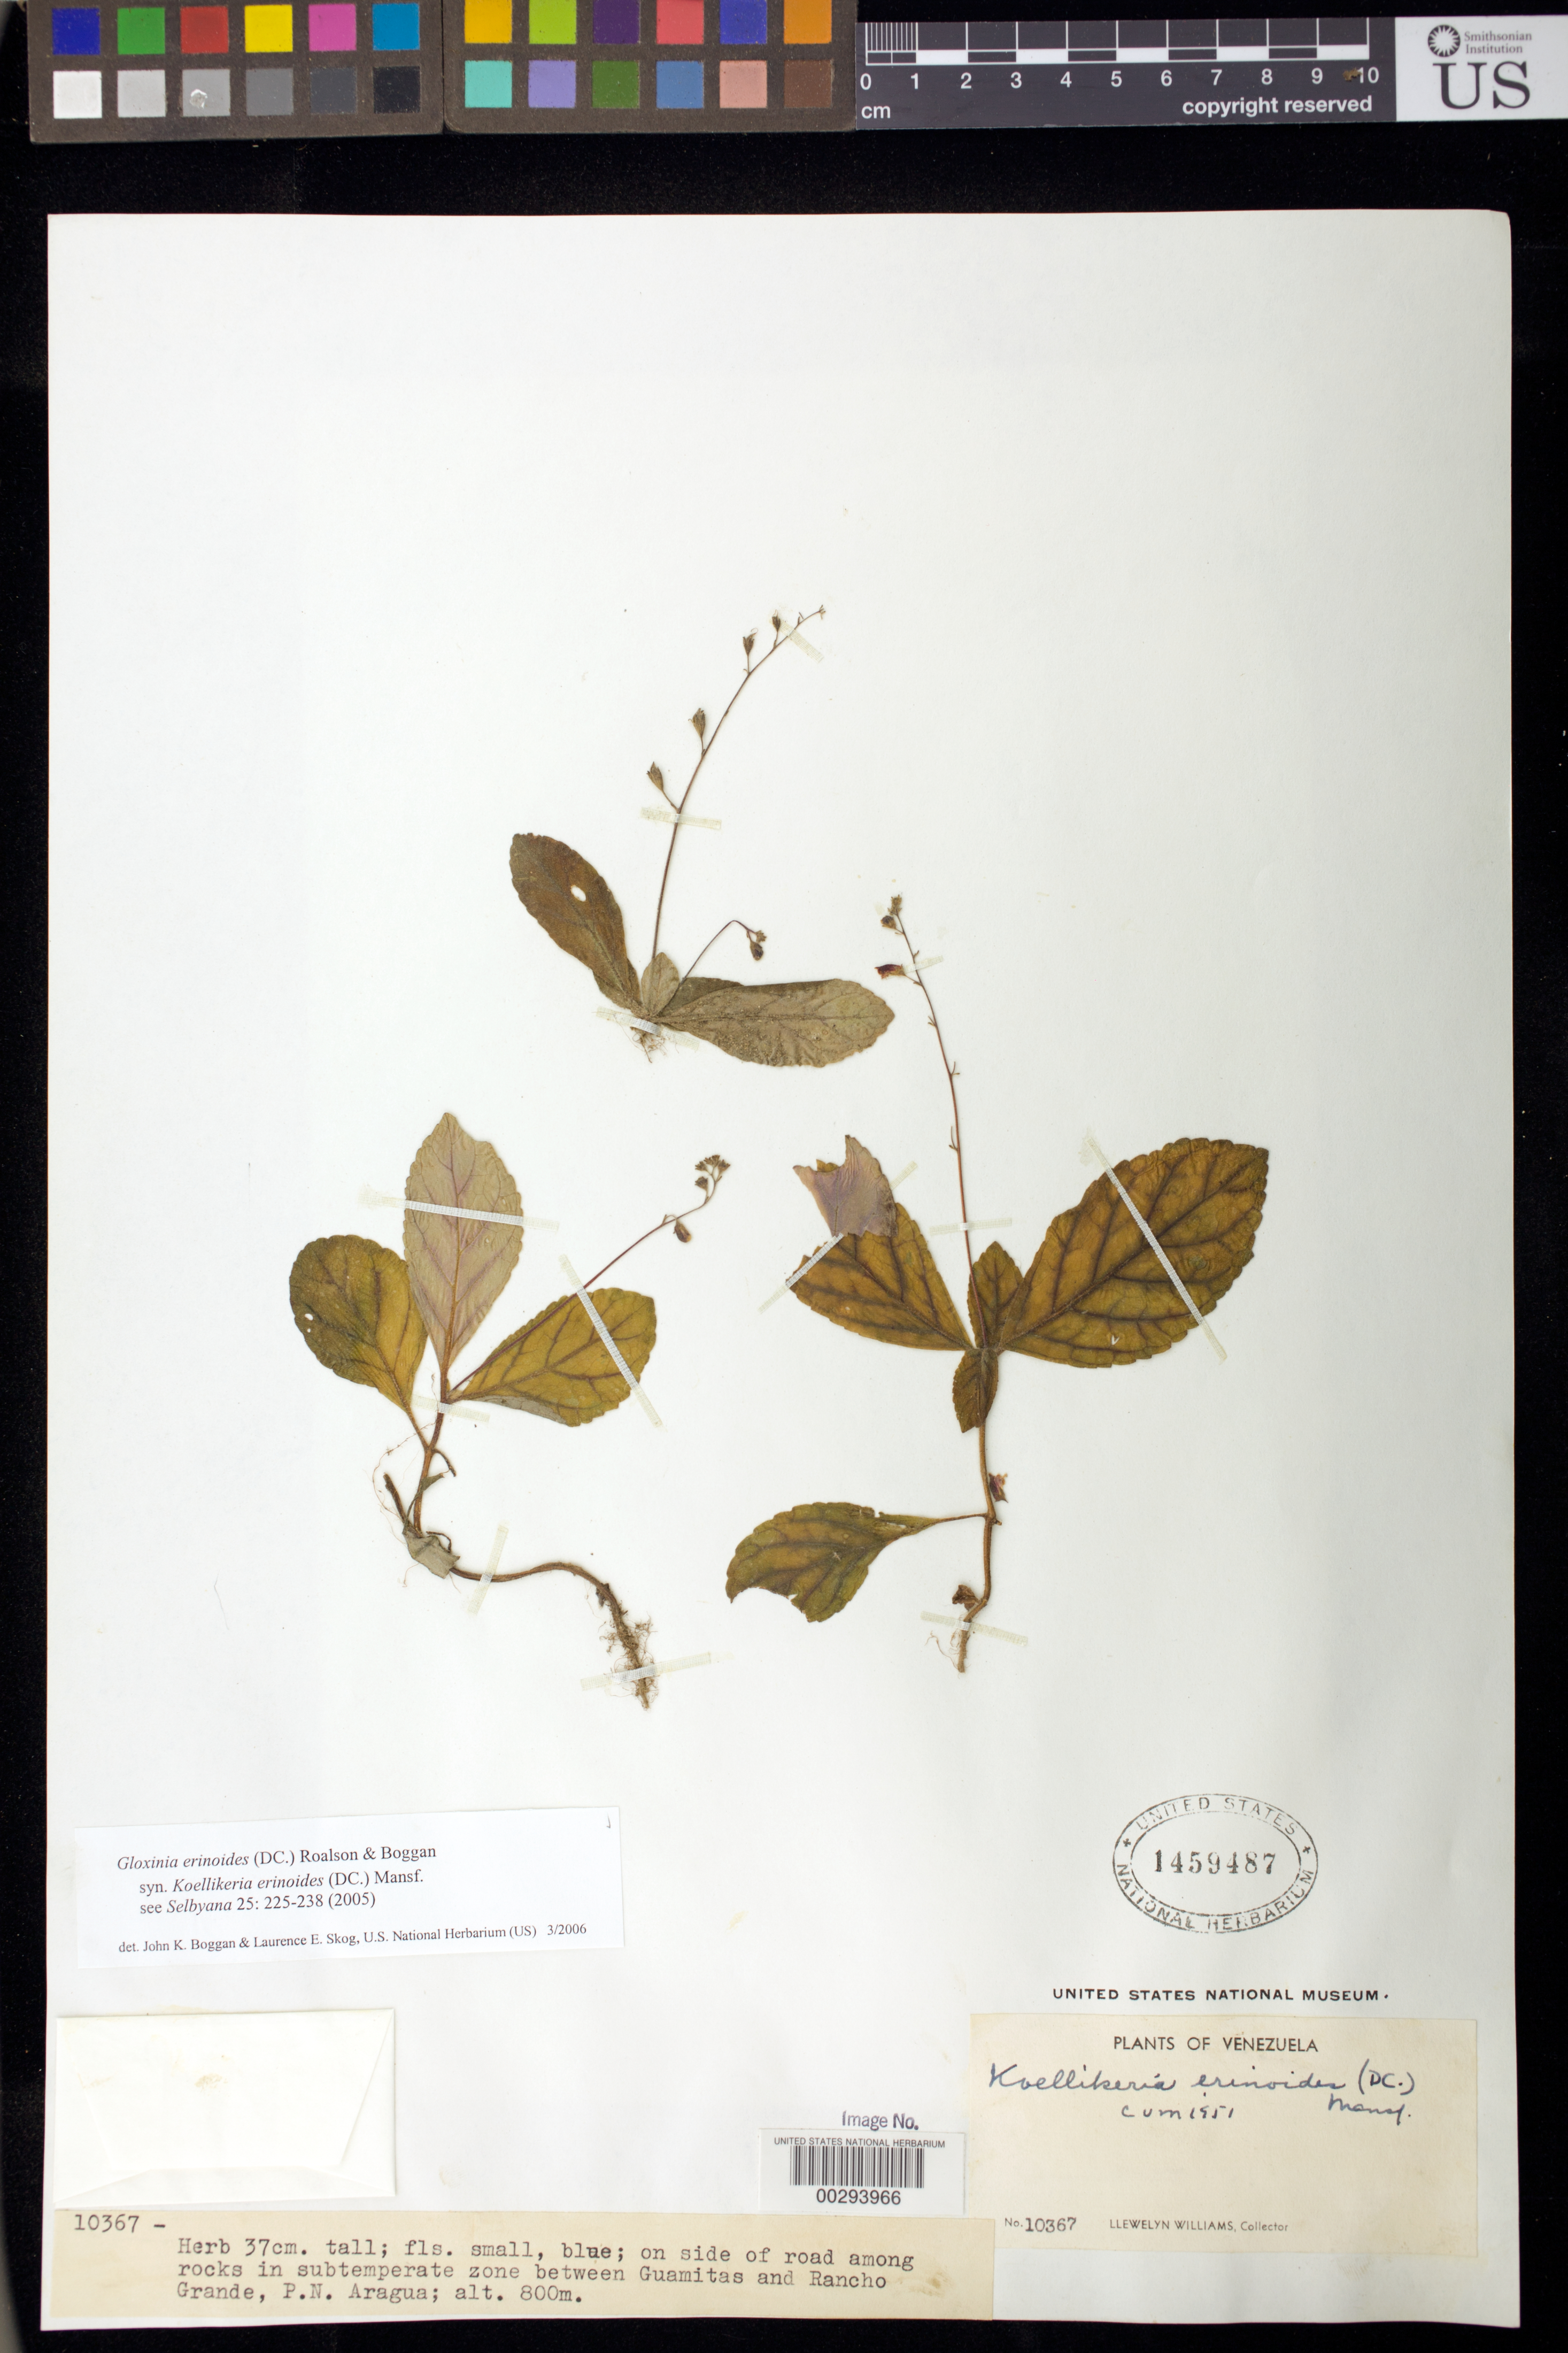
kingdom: Plantae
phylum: Tracheophyta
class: Magnoliopsida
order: Lamiales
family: Gesneriaceae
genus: Gloxinia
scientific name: Gloxinia erinoides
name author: (DC.) Roalson & Boggan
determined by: Boggan, J. K.; Skog, L. E.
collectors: L. Williams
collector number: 10367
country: Venezuela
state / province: Aragua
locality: Between Guamitas and Rancho Grande, p N Aragua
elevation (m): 800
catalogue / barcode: US 1459487